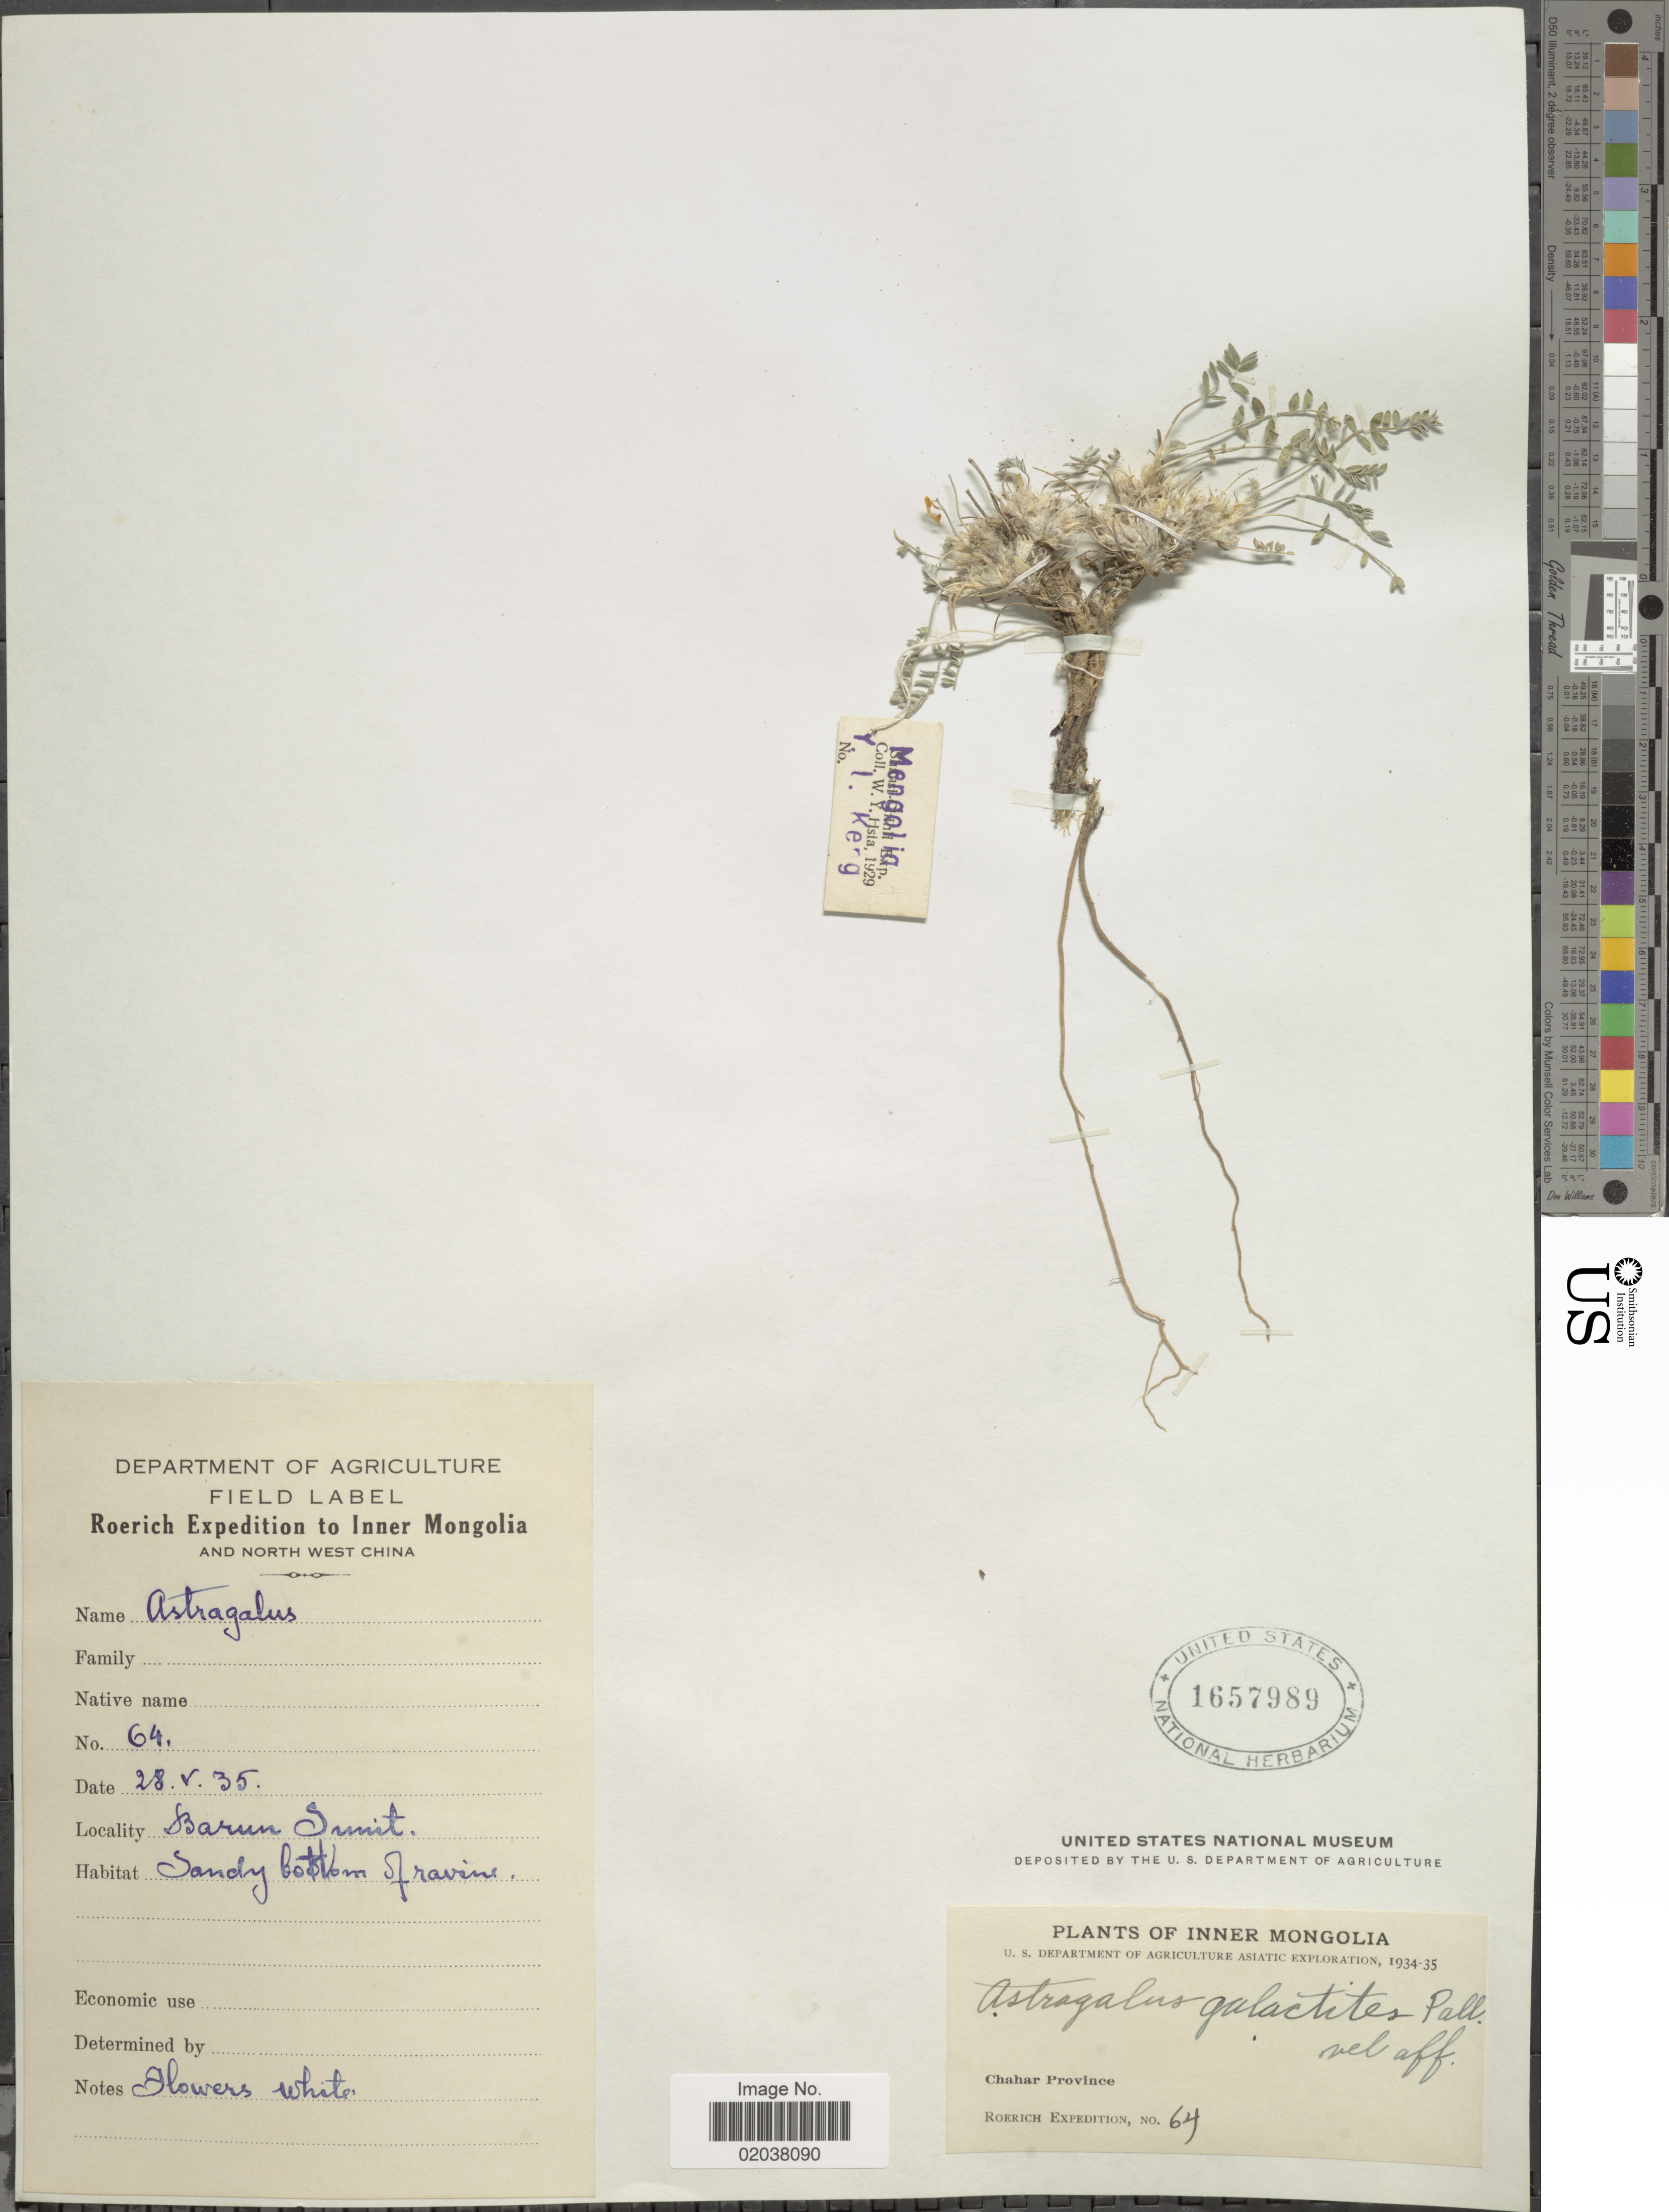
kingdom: Plantae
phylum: Tracheophyta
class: Magnoliopsida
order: Fabales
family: Fabaceae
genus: Astragalus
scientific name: Astragalus galactites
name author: Pall.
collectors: Roerich Expedition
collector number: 64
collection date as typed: Transcribed d/m/y: 28/5/35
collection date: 1935-05-28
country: China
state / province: Nei Monggol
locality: Inner Mongolia and North West China, Chahar Province, Barun Summit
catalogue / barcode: US 1657989